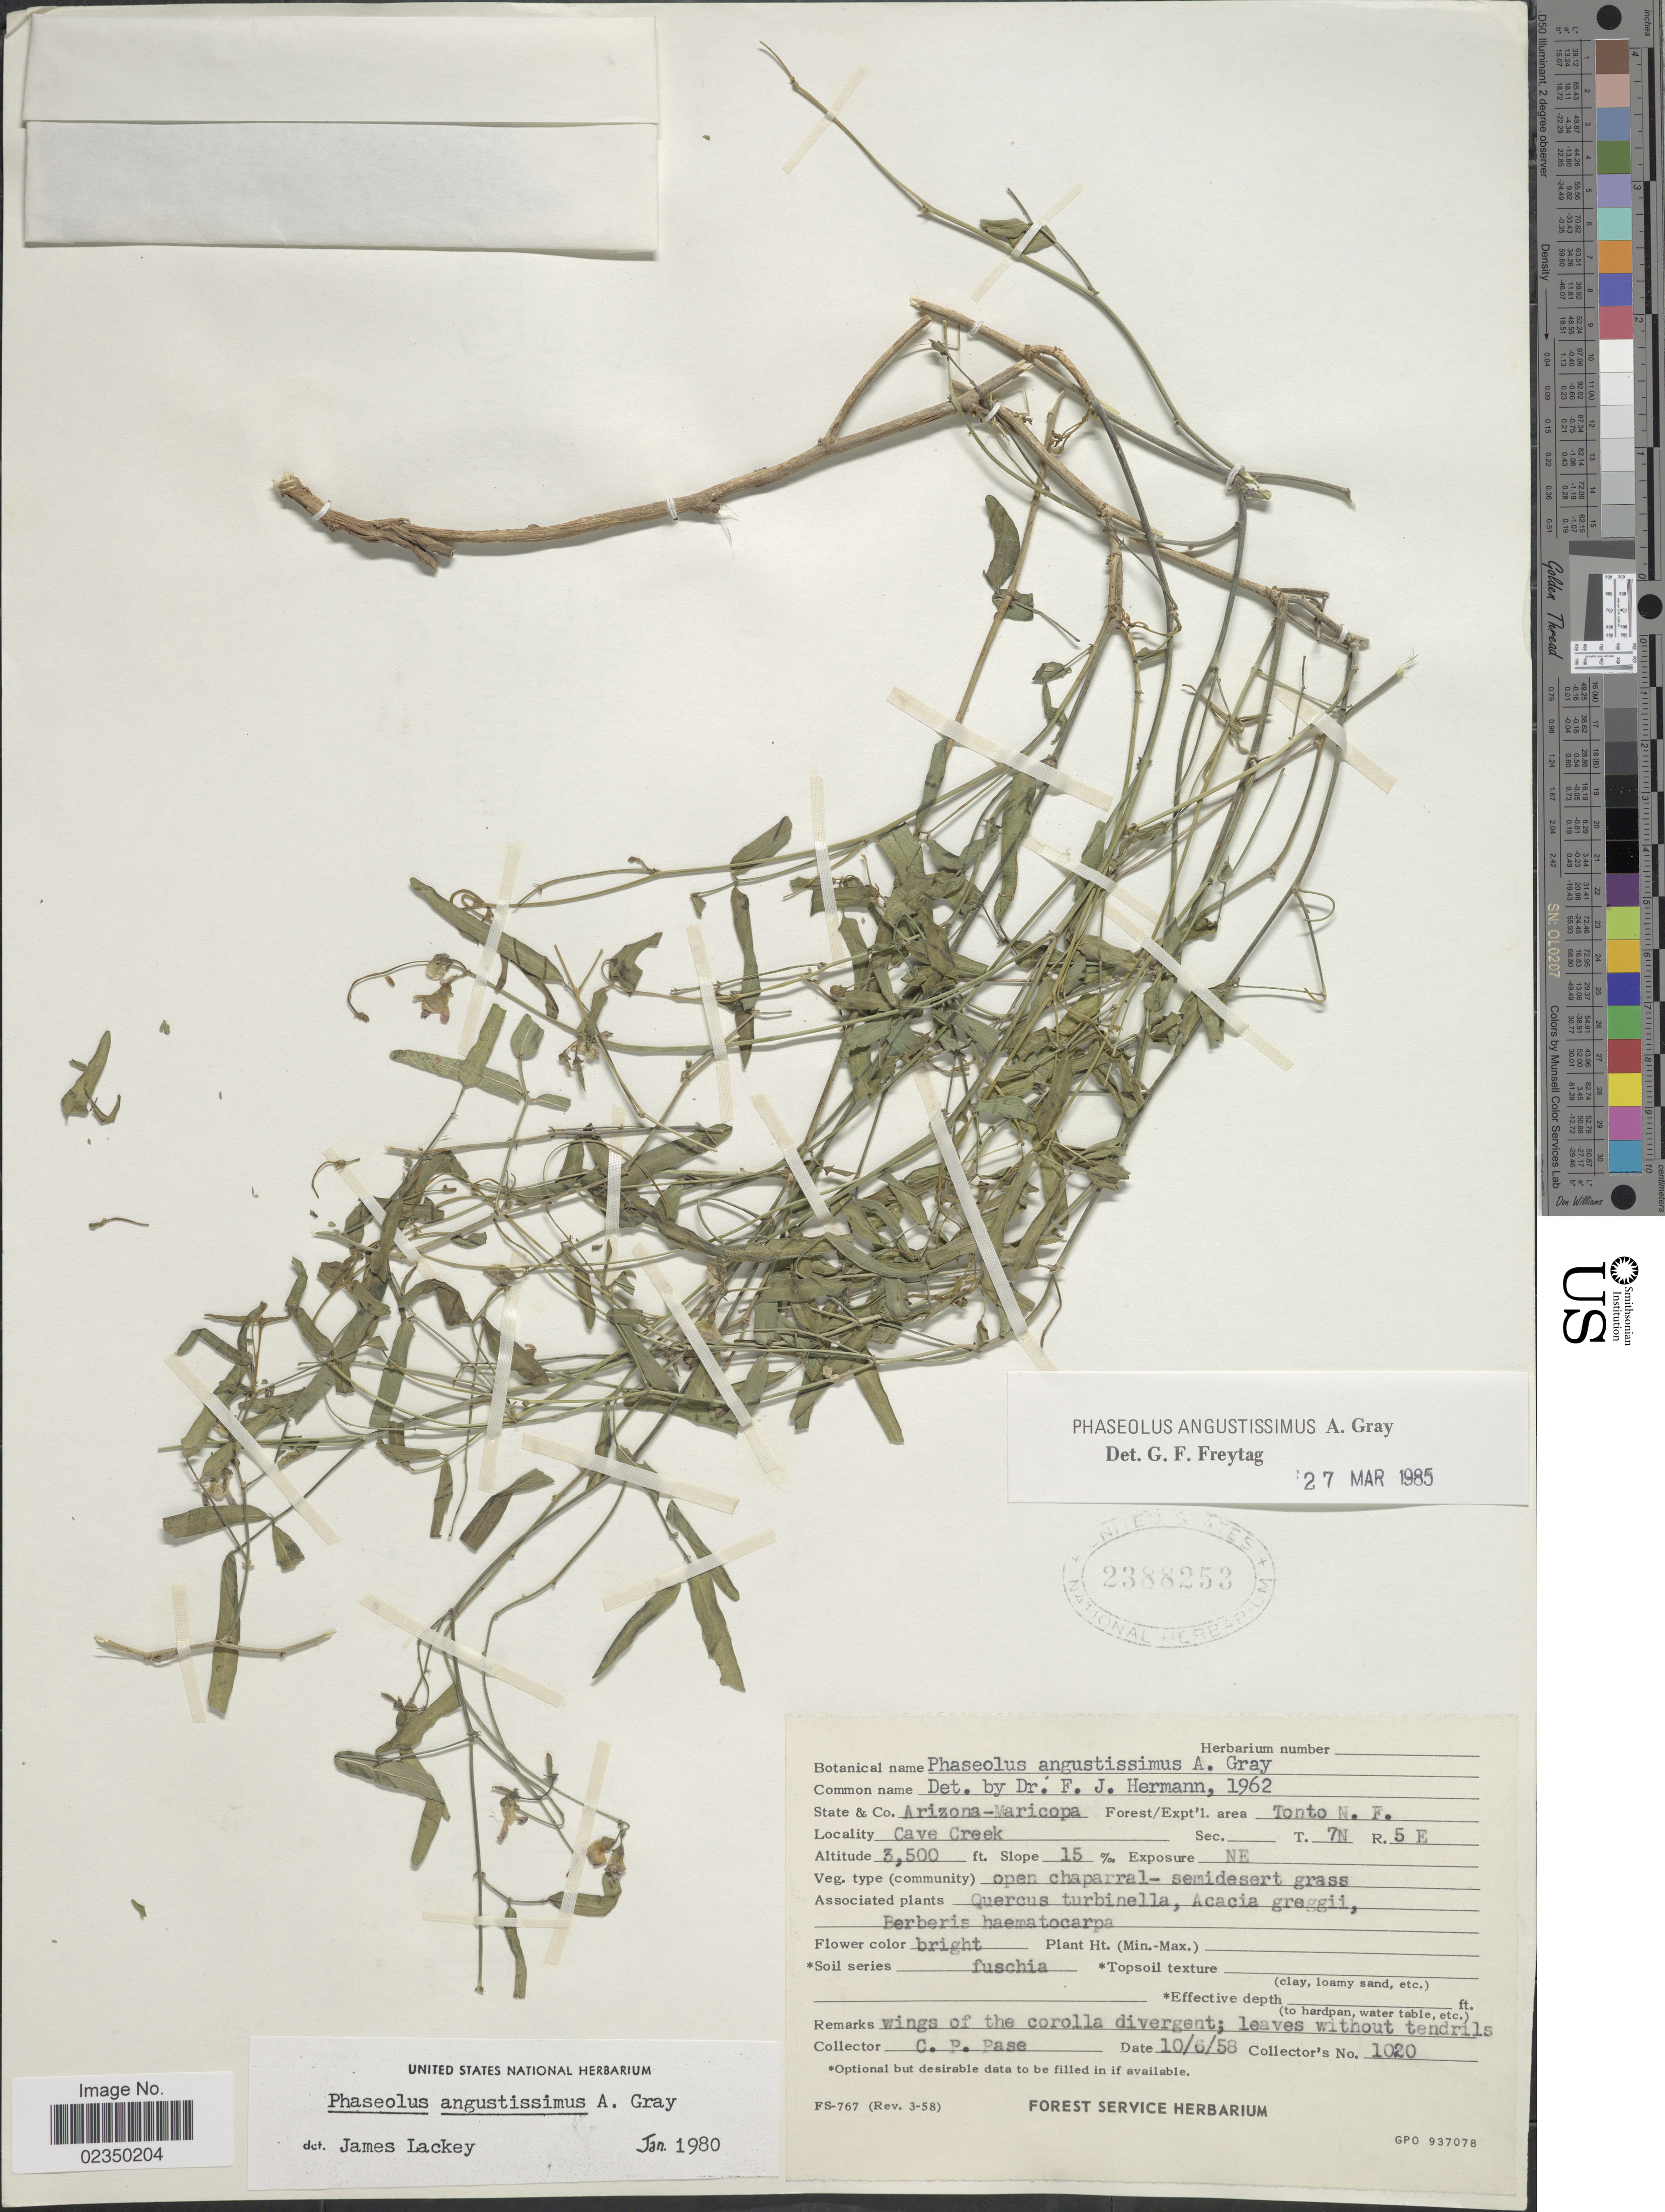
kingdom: Plantae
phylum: Tracheophyta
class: Magnoliopsida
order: Fabales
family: Fabaceae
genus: Phaseolus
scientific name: Phaseolus angustissimus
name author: A. Gray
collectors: C. P. Pase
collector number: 1020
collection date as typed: Transcribed d/m/y: 6/10/58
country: United States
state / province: Arizona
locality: Arizona-Maricopa, Tonto N.F., Cave Creek, T7N, R5E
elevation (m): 1067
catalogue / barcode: US 2388253